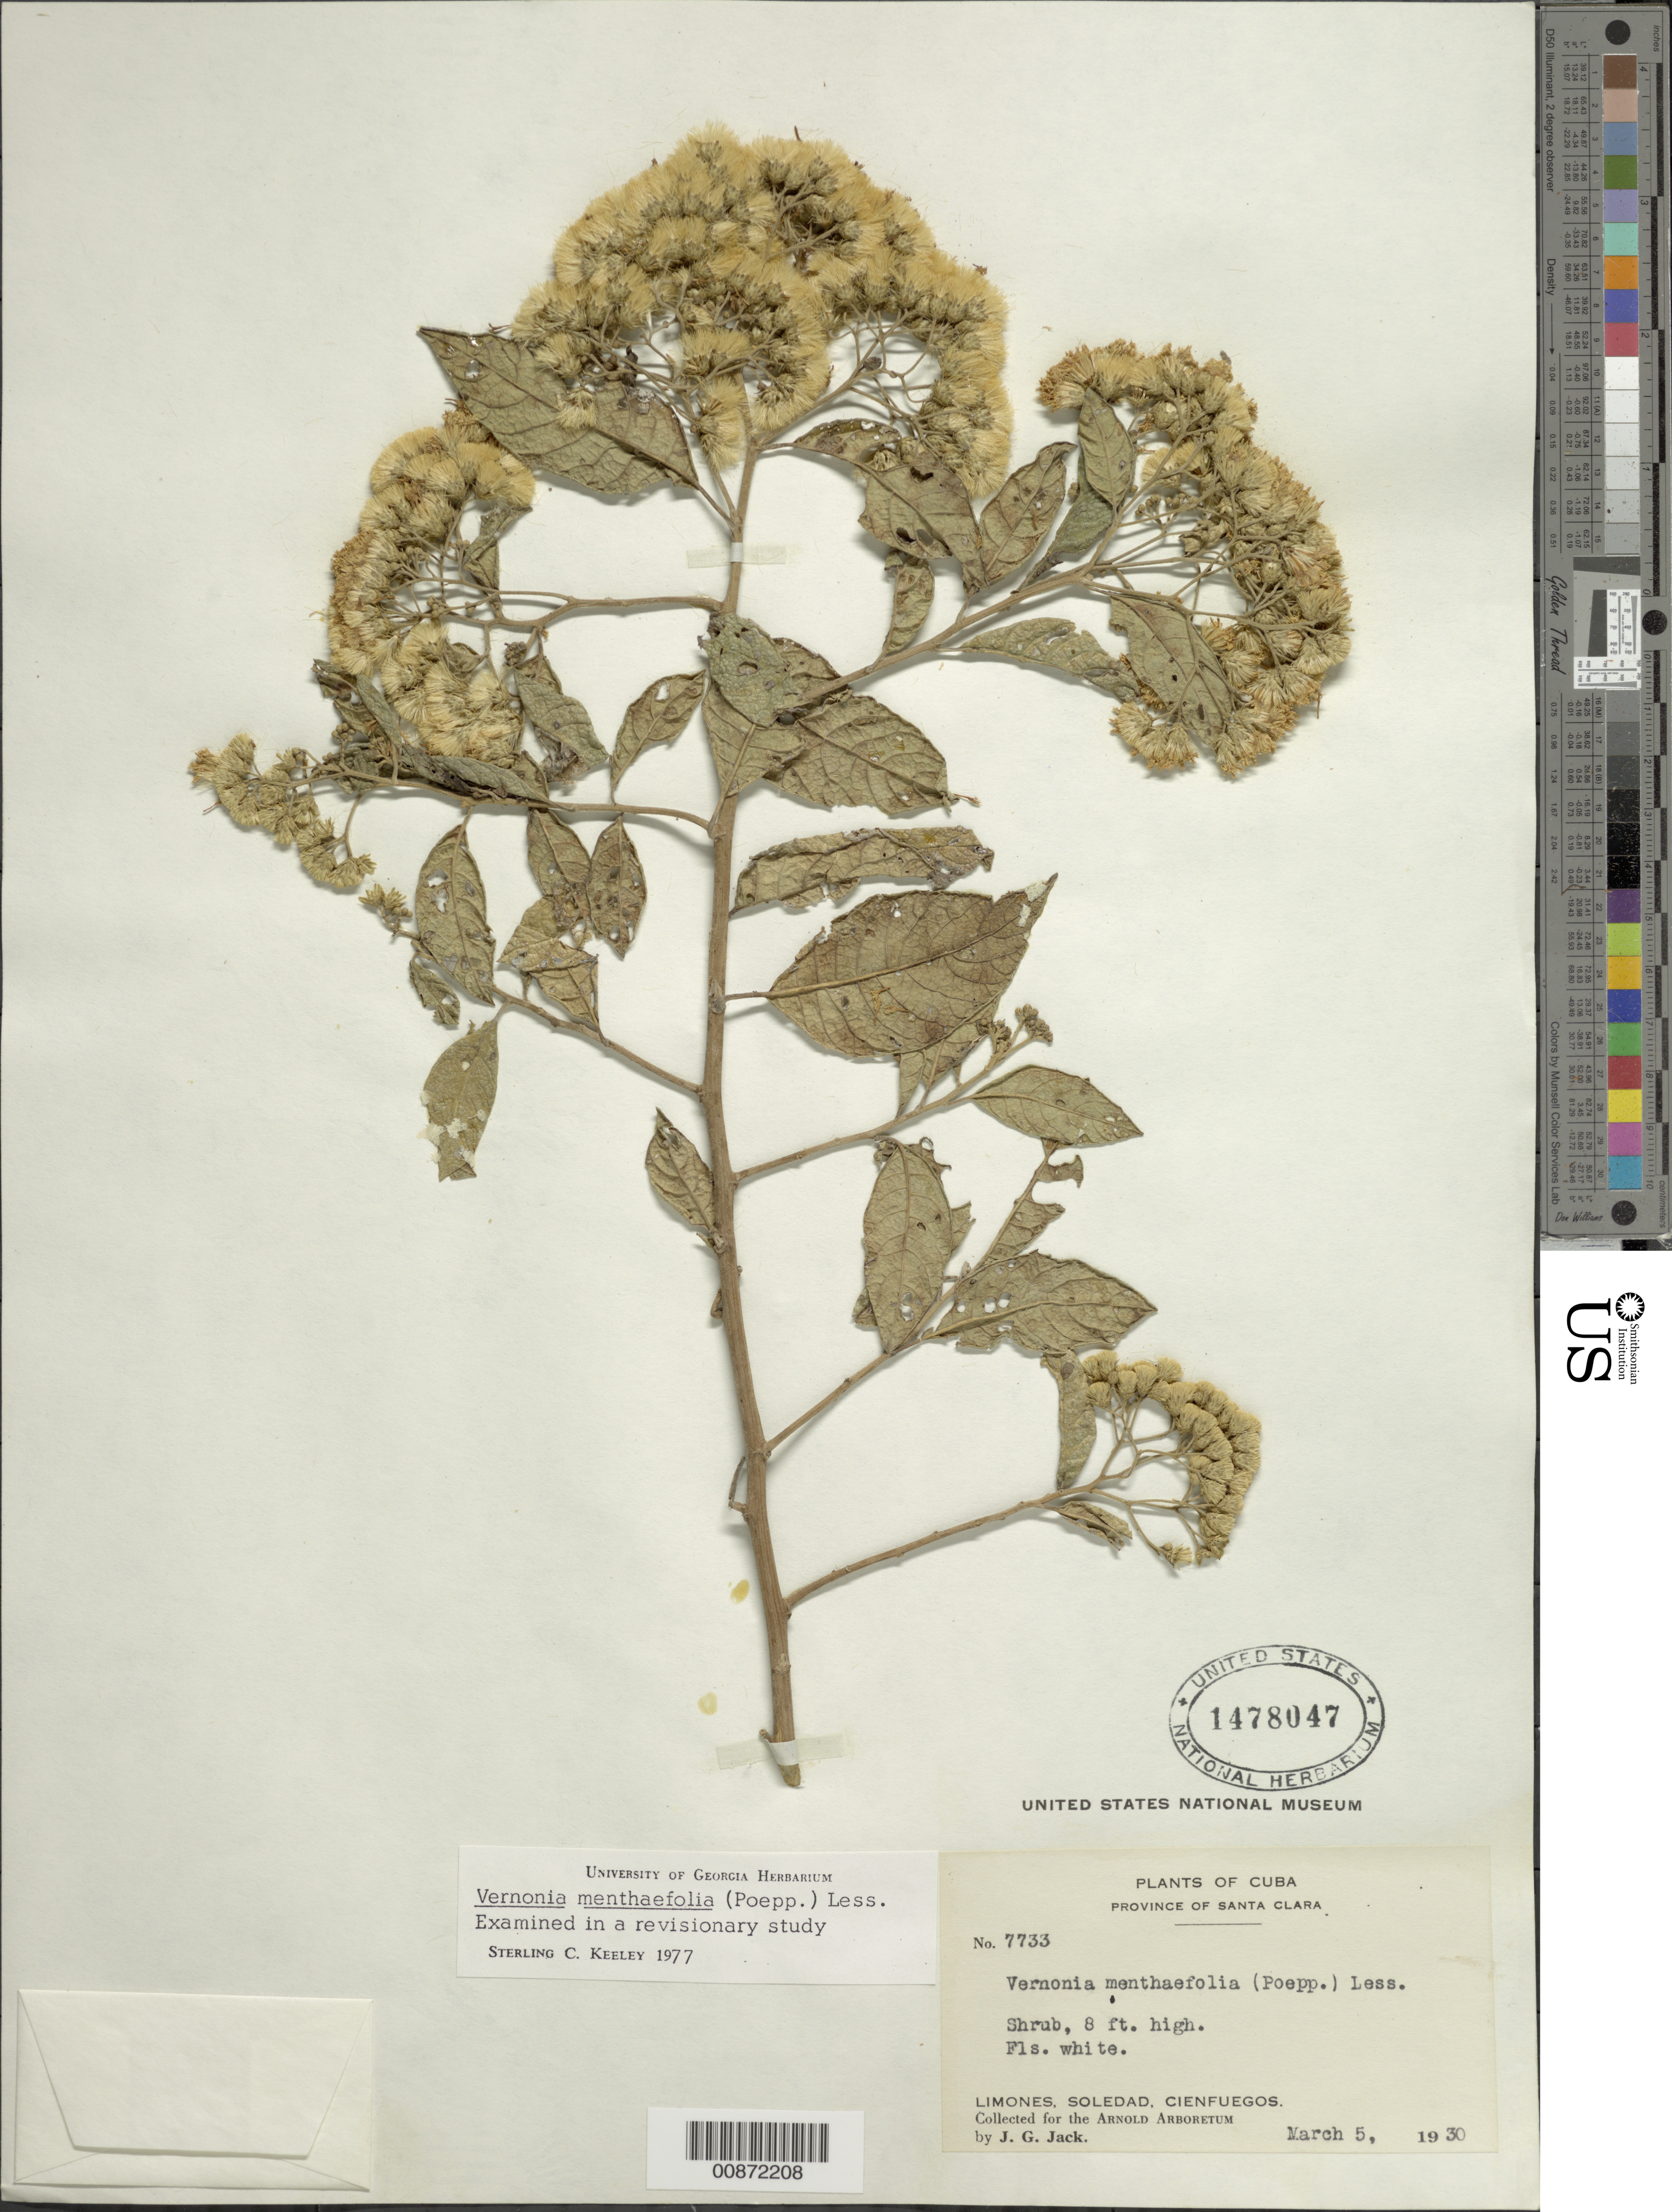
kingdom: Plantae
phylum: Tracheophyta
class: Magnoliopsida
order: Asterales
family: Asteraceae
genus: Vernonanthura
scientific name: Vernonanthura menthifolia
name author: (Poepp. ex Spreng.) H. Rob.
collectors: J. G. Jack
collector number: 7733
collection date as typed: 05 Mar 1930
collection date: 1930-03-05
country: Cuba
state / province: Cienfuegos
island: Cuba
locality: Limones, Soledad, Cienfuegoes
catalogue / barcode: US 1478047